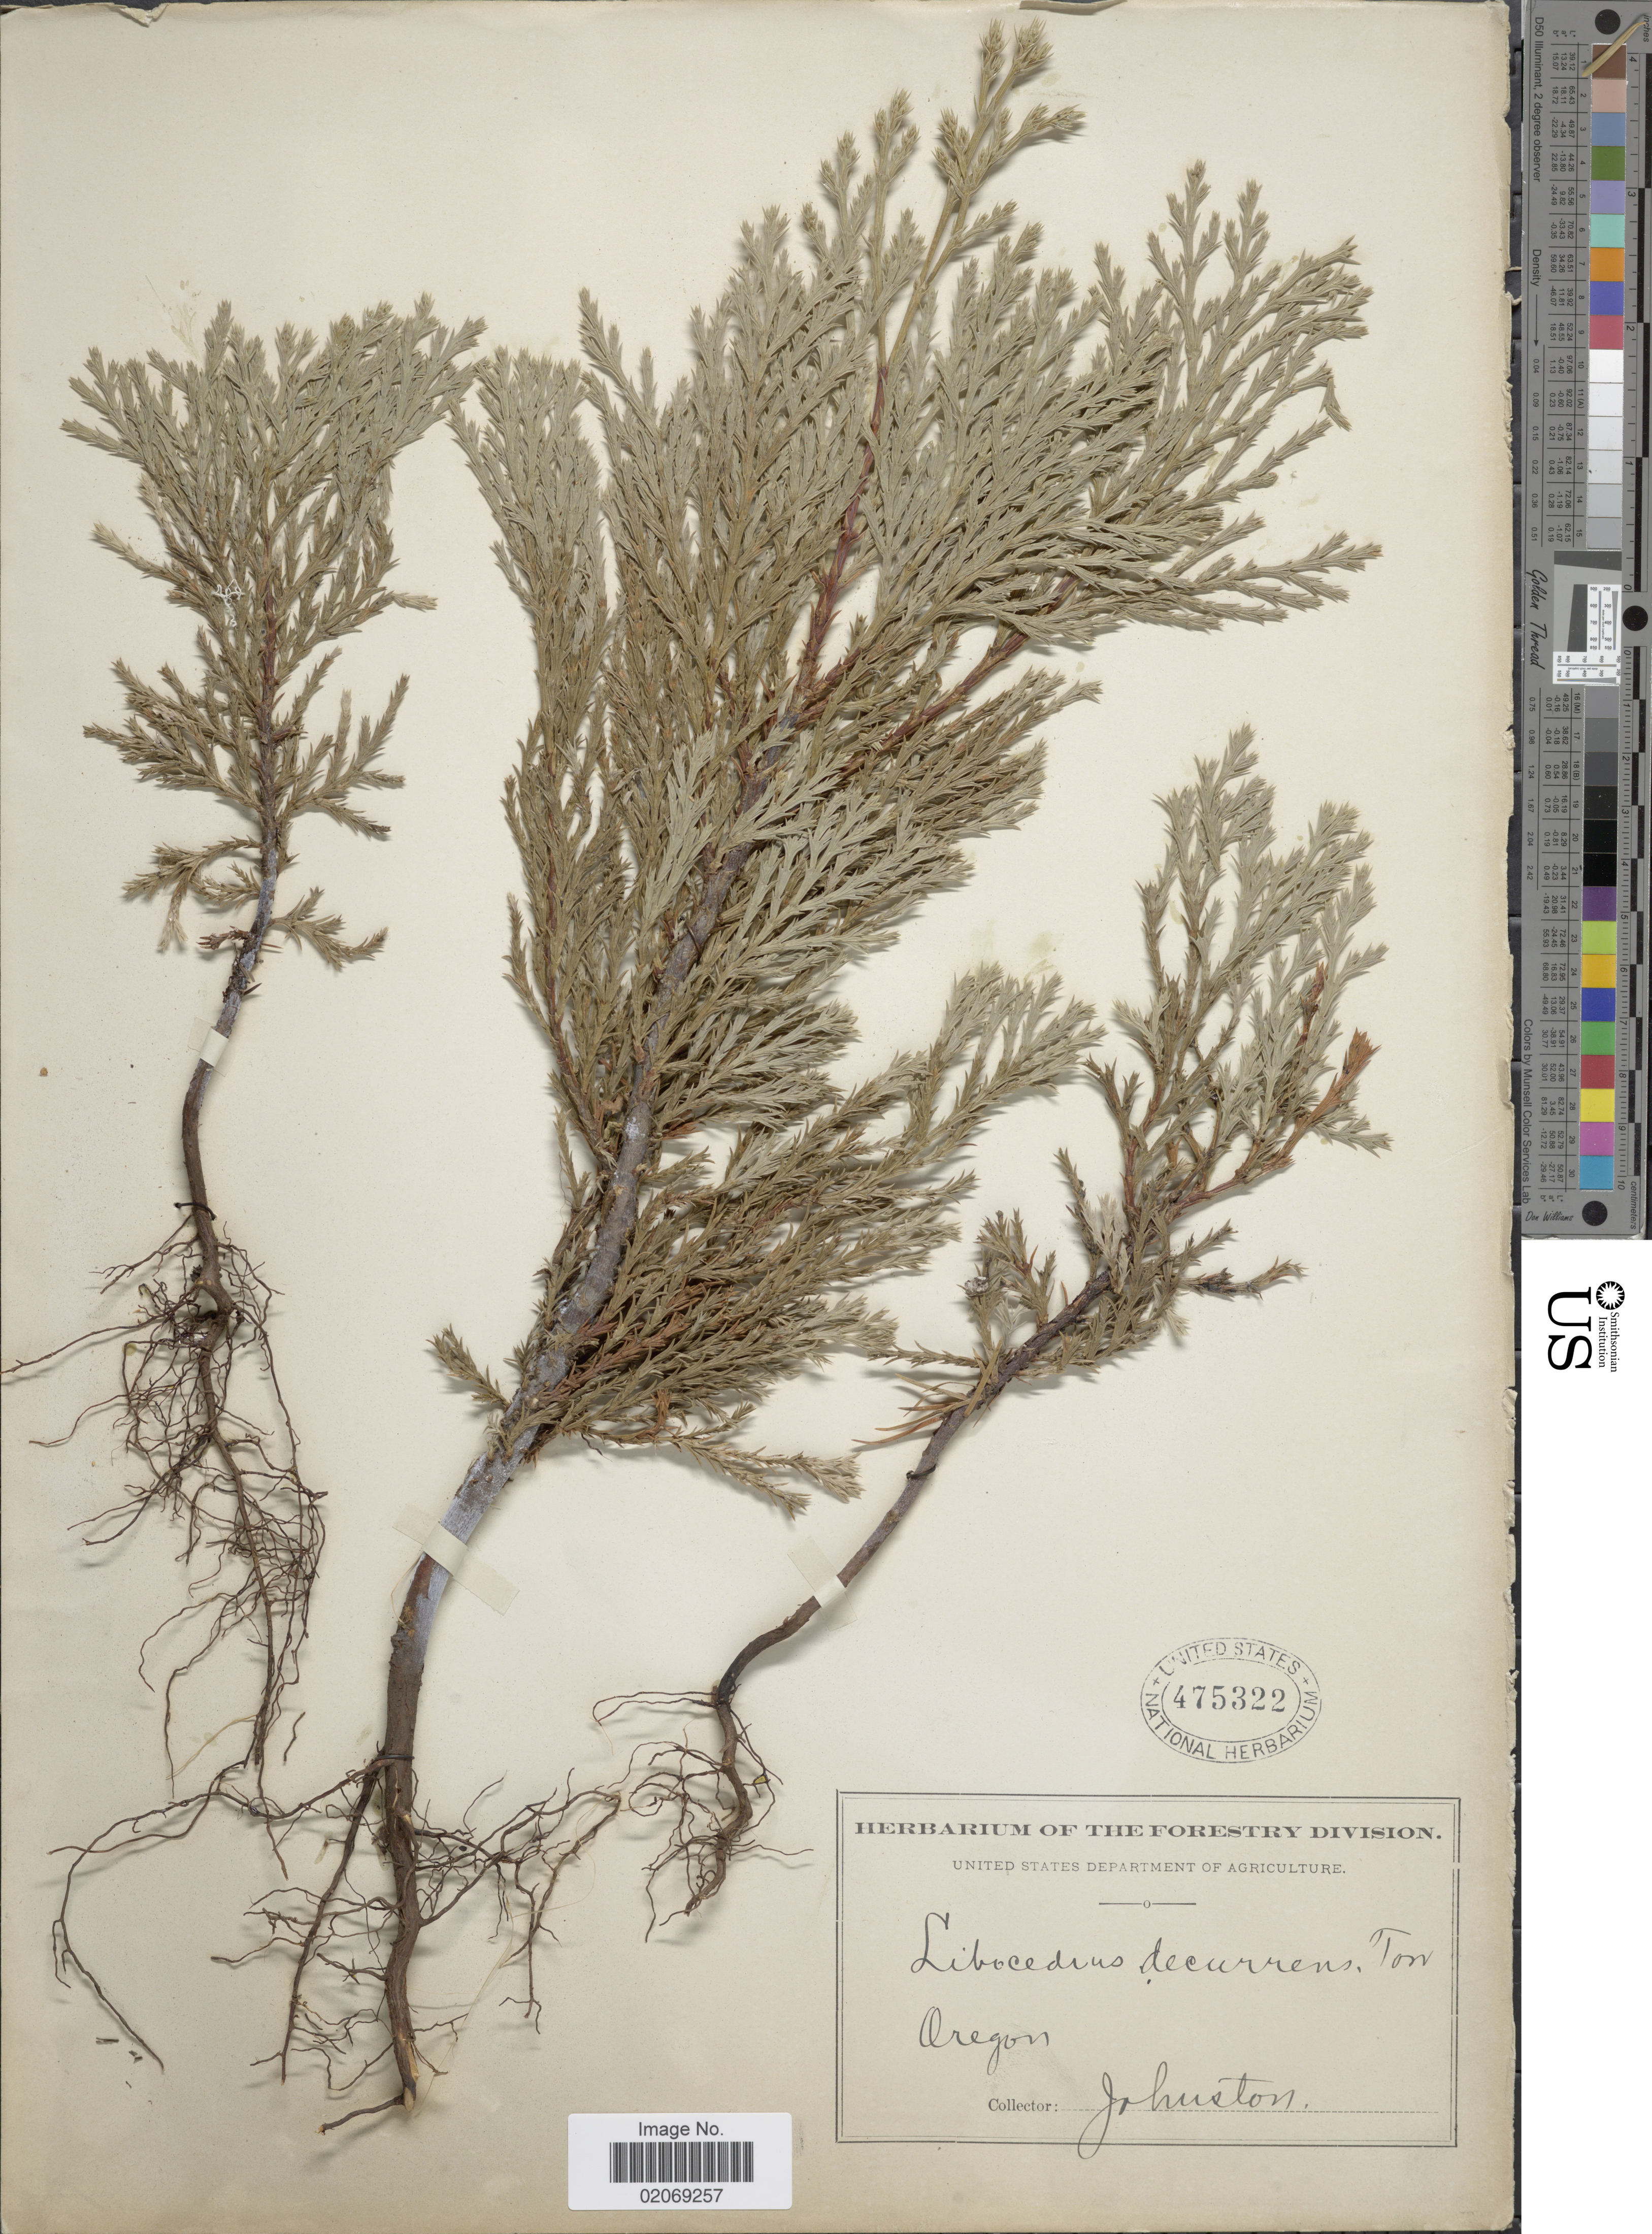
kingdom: Plantae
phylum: Tracheophyta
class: Pinopsida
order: Pinales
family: Cupressaceae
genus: Libocedrus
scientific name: Libocedrus decurrens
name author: Torr.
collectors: Johnston, --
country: United States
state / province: Oregon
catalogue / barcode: US 475322